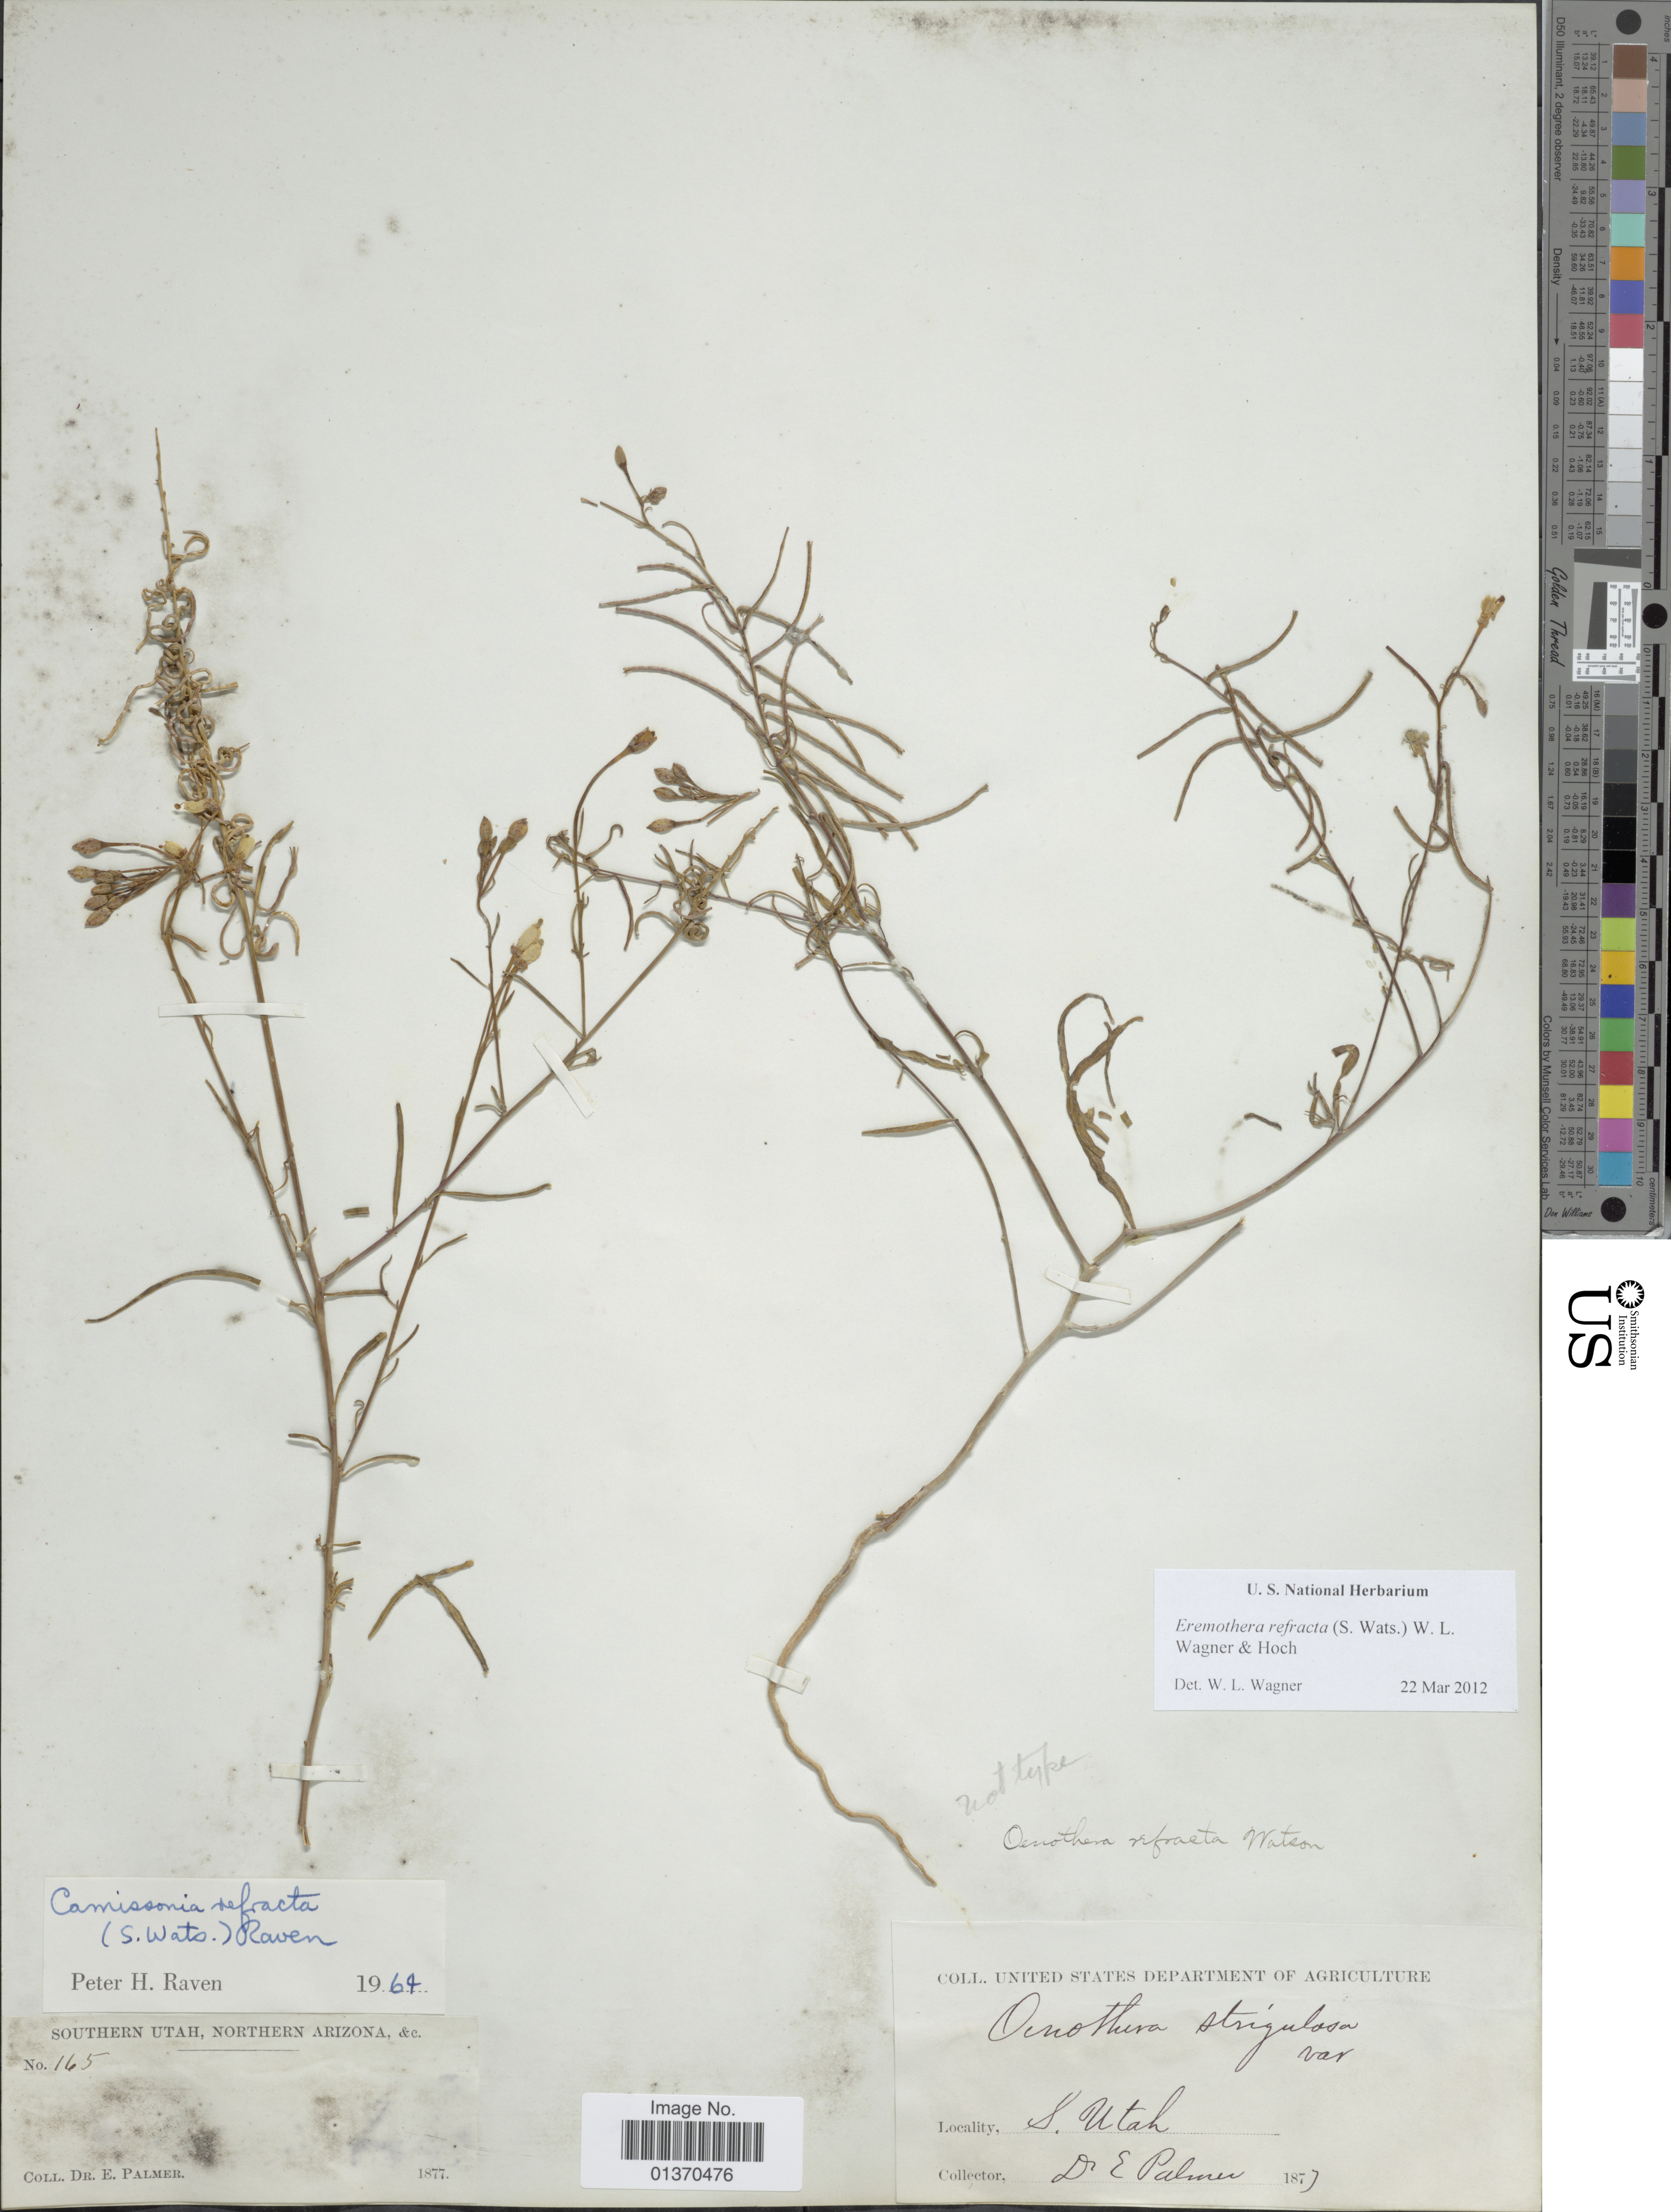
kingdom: Plantae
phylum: Tracheophyta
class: Magnoliopsida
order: Myrtales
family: Onagraceae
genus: Eremothera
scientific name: Eremothera refracta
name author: (S. Watson) W.L. Wagner & Hoch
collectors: E. Palmer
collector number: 165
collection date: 1877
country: United States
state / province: Utah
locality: Southern Utah, Northern Arizona